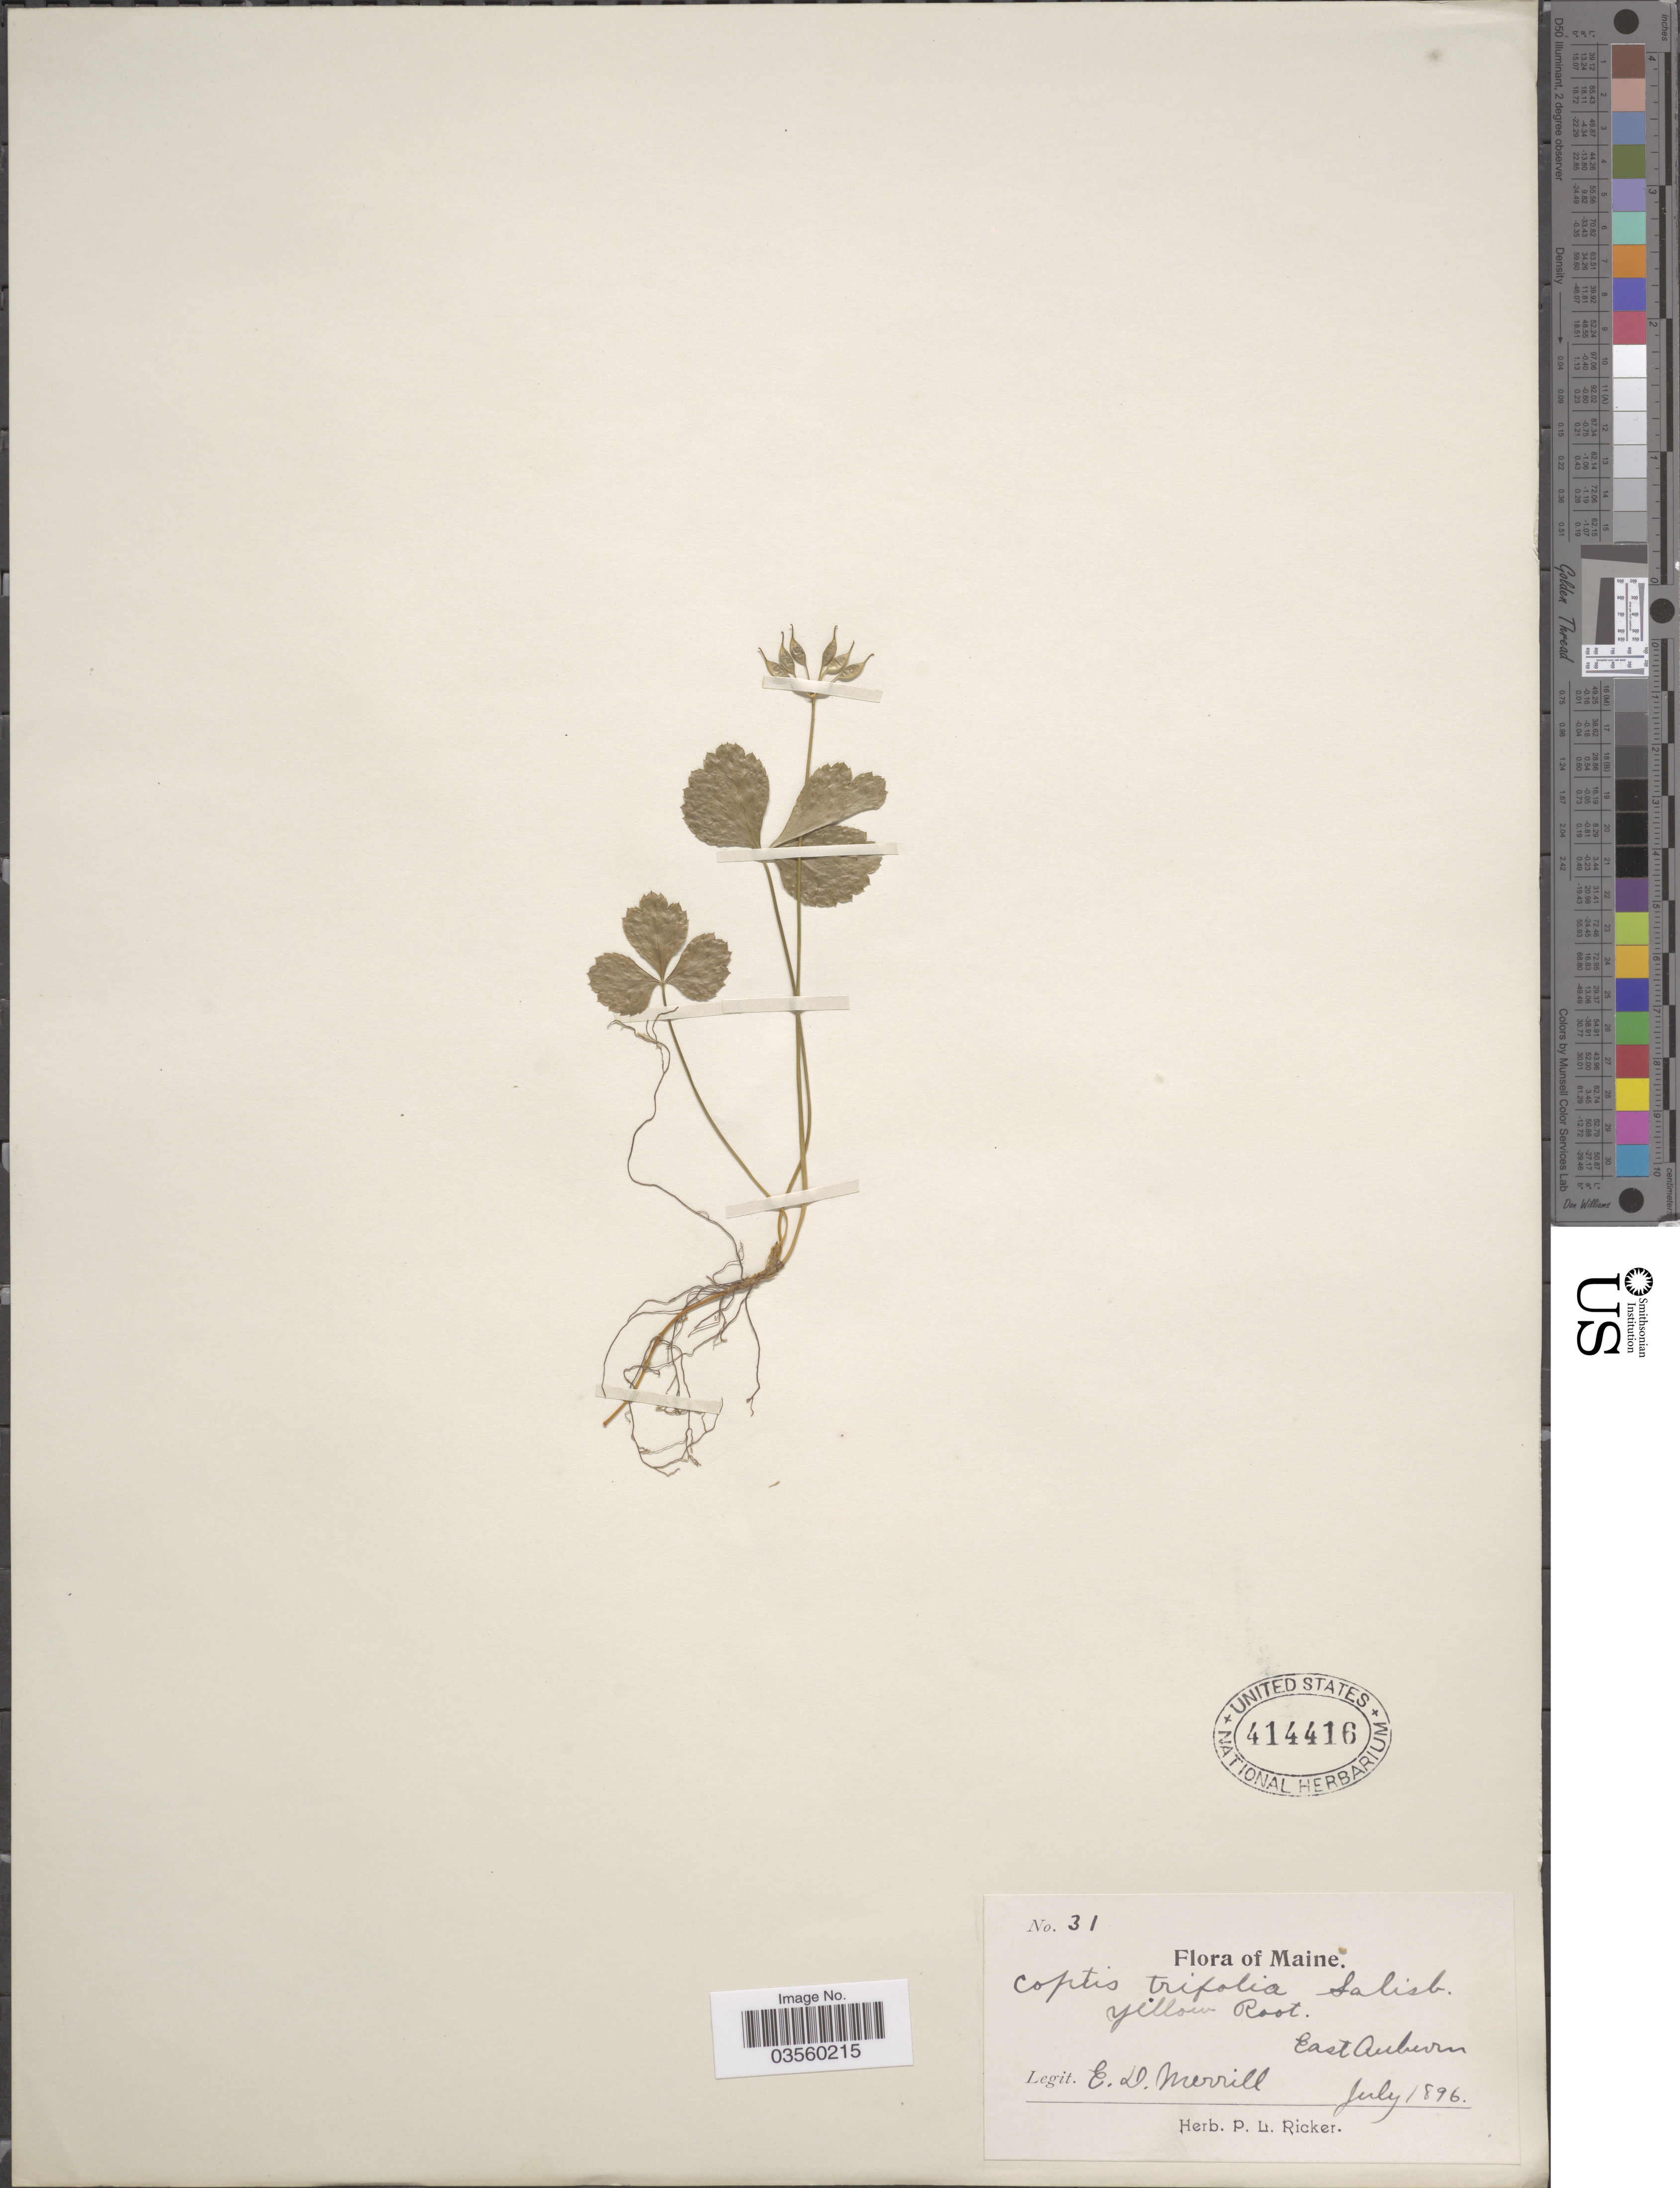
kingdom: Plantae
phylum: Tracheophyta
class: Magnoliopsida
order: Ranunculales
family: Ranunculaceae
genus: Coptis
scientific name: Coptis trifolia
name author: (L.) Salisb.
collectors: E. D. Merrill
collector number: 31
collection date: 1896-07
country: United States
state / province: Maine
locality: East Auburn.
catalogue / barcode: US 414416